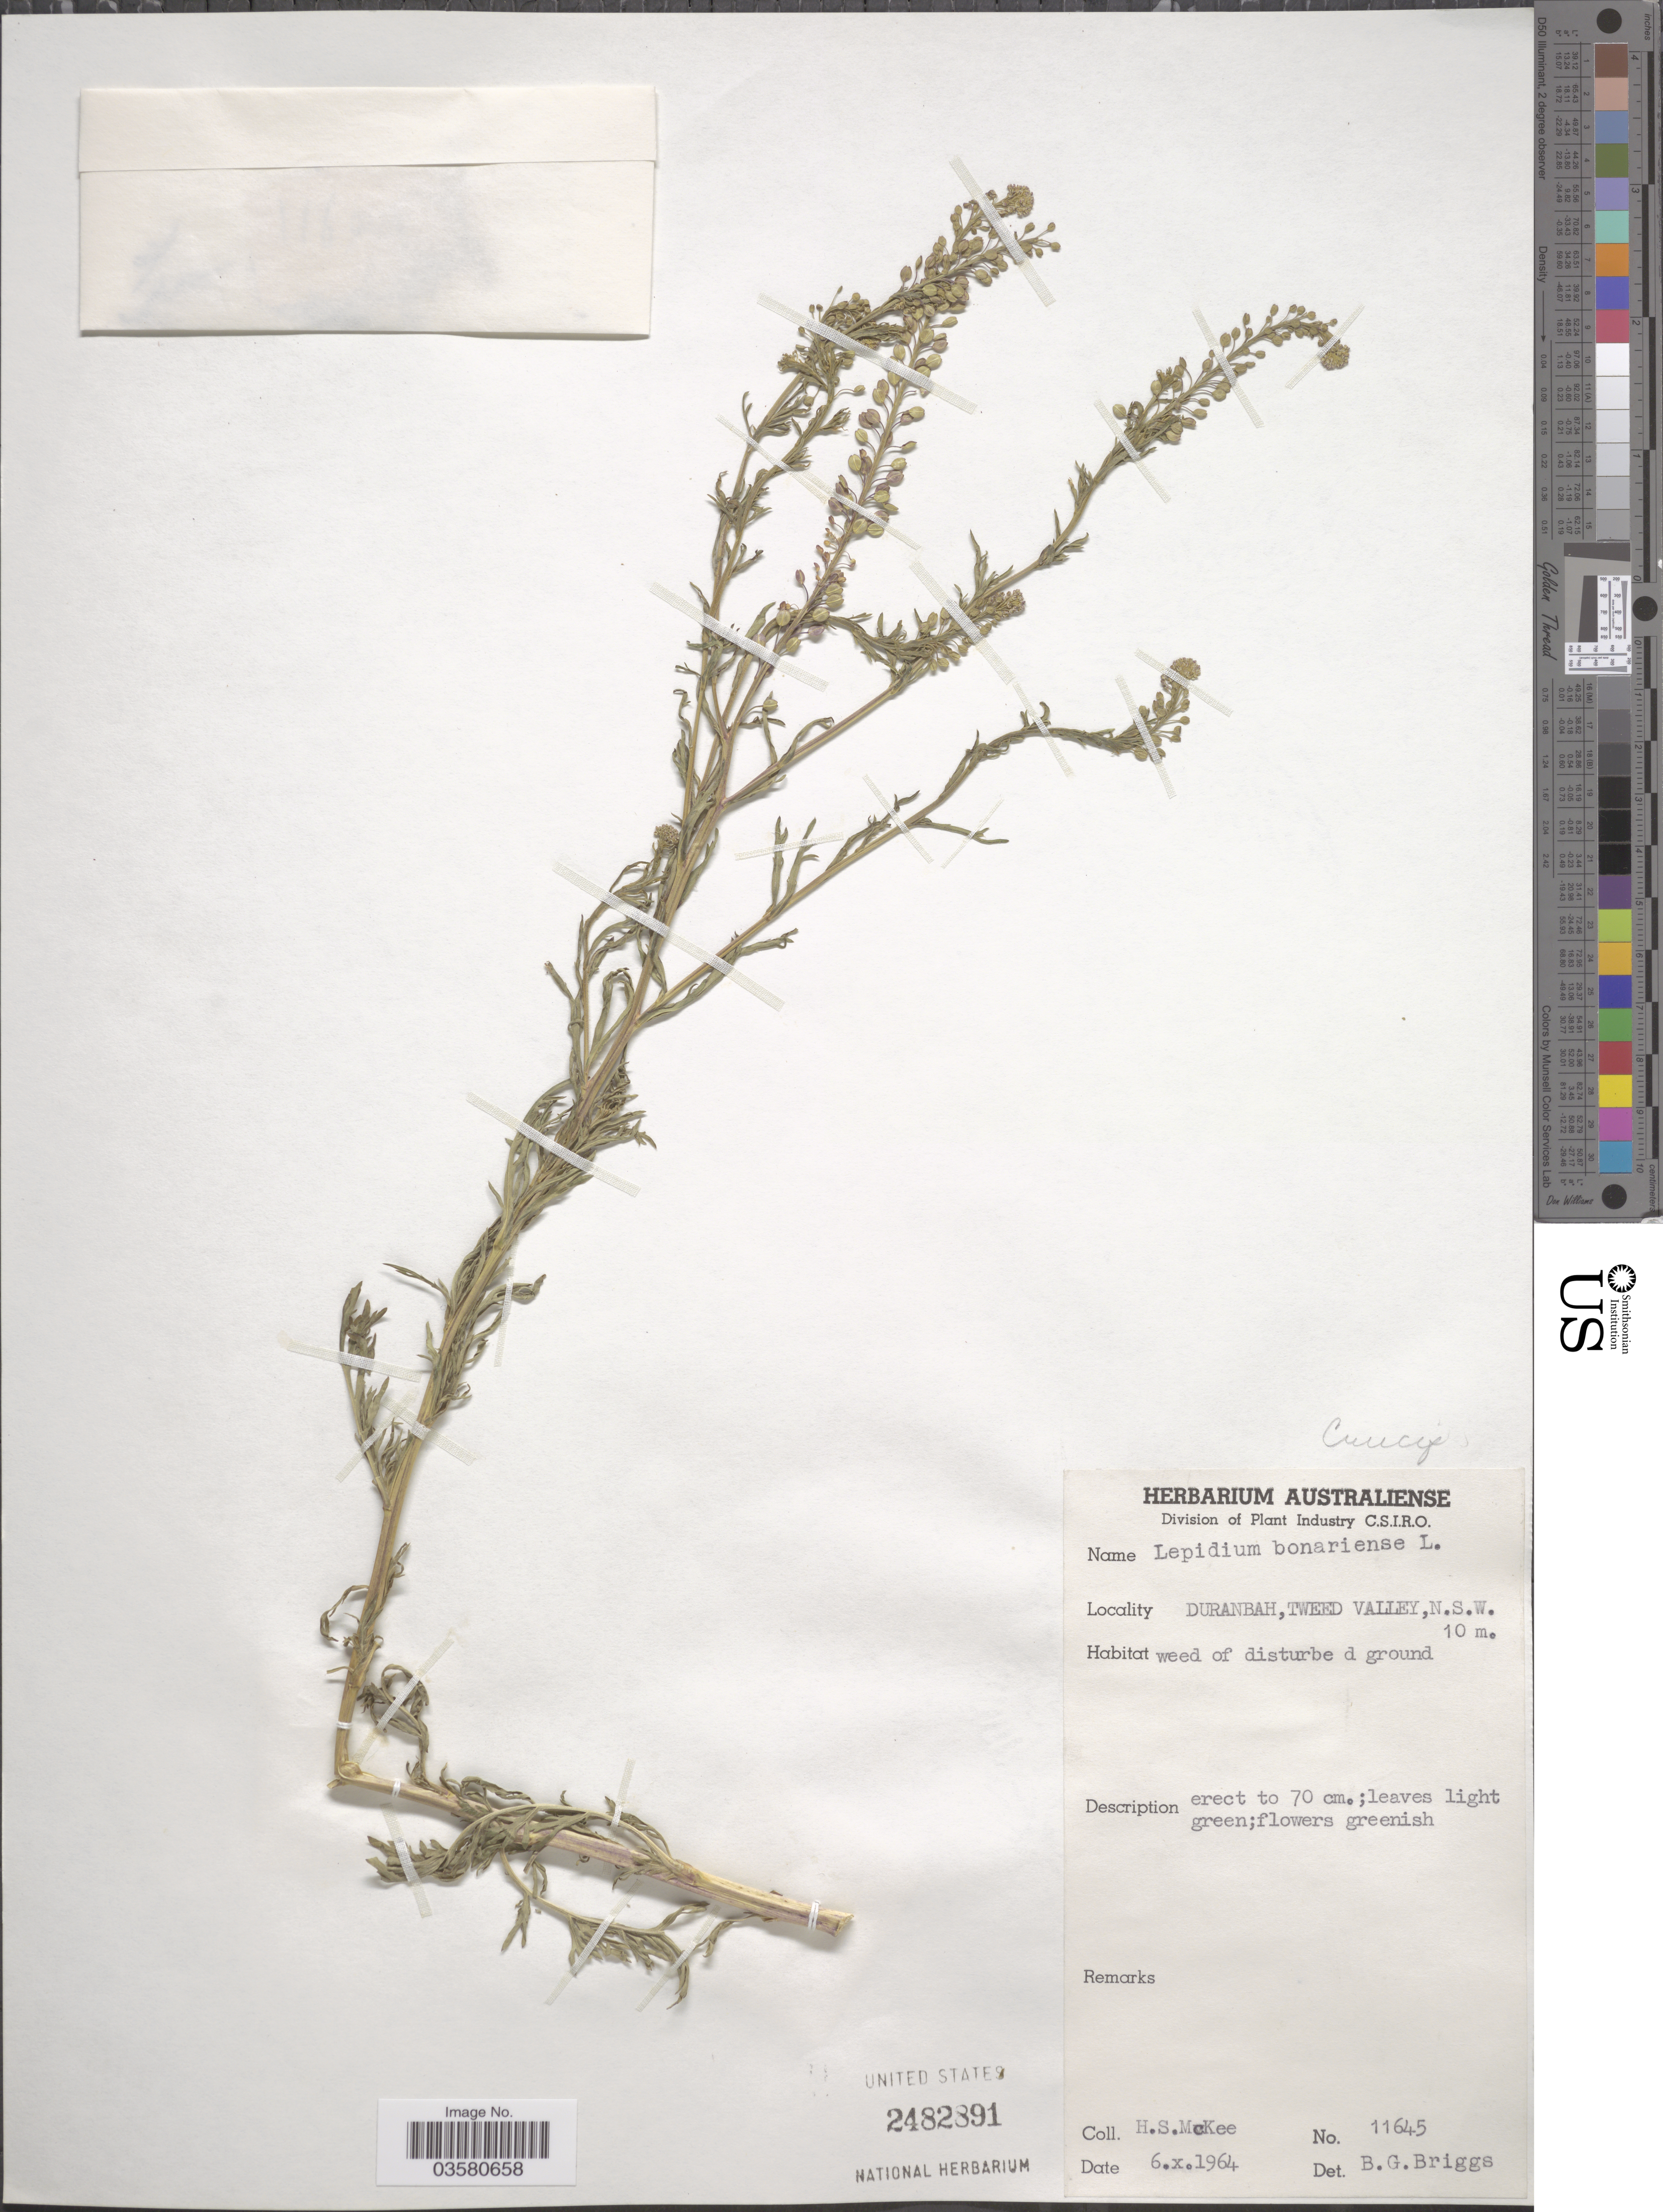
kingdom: Plantae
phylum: Tracheophyta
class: Magnoliopsida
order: Brassicales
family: Brassicaceae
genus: Lepidium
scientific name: Lepidium bonariense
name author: L.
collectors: H. S. McKee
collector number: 11645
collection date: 1964-10-06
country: Australia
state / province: New South Wales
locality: Duranbah, Tweed Valley.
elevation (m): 10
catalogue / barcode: US 2482891